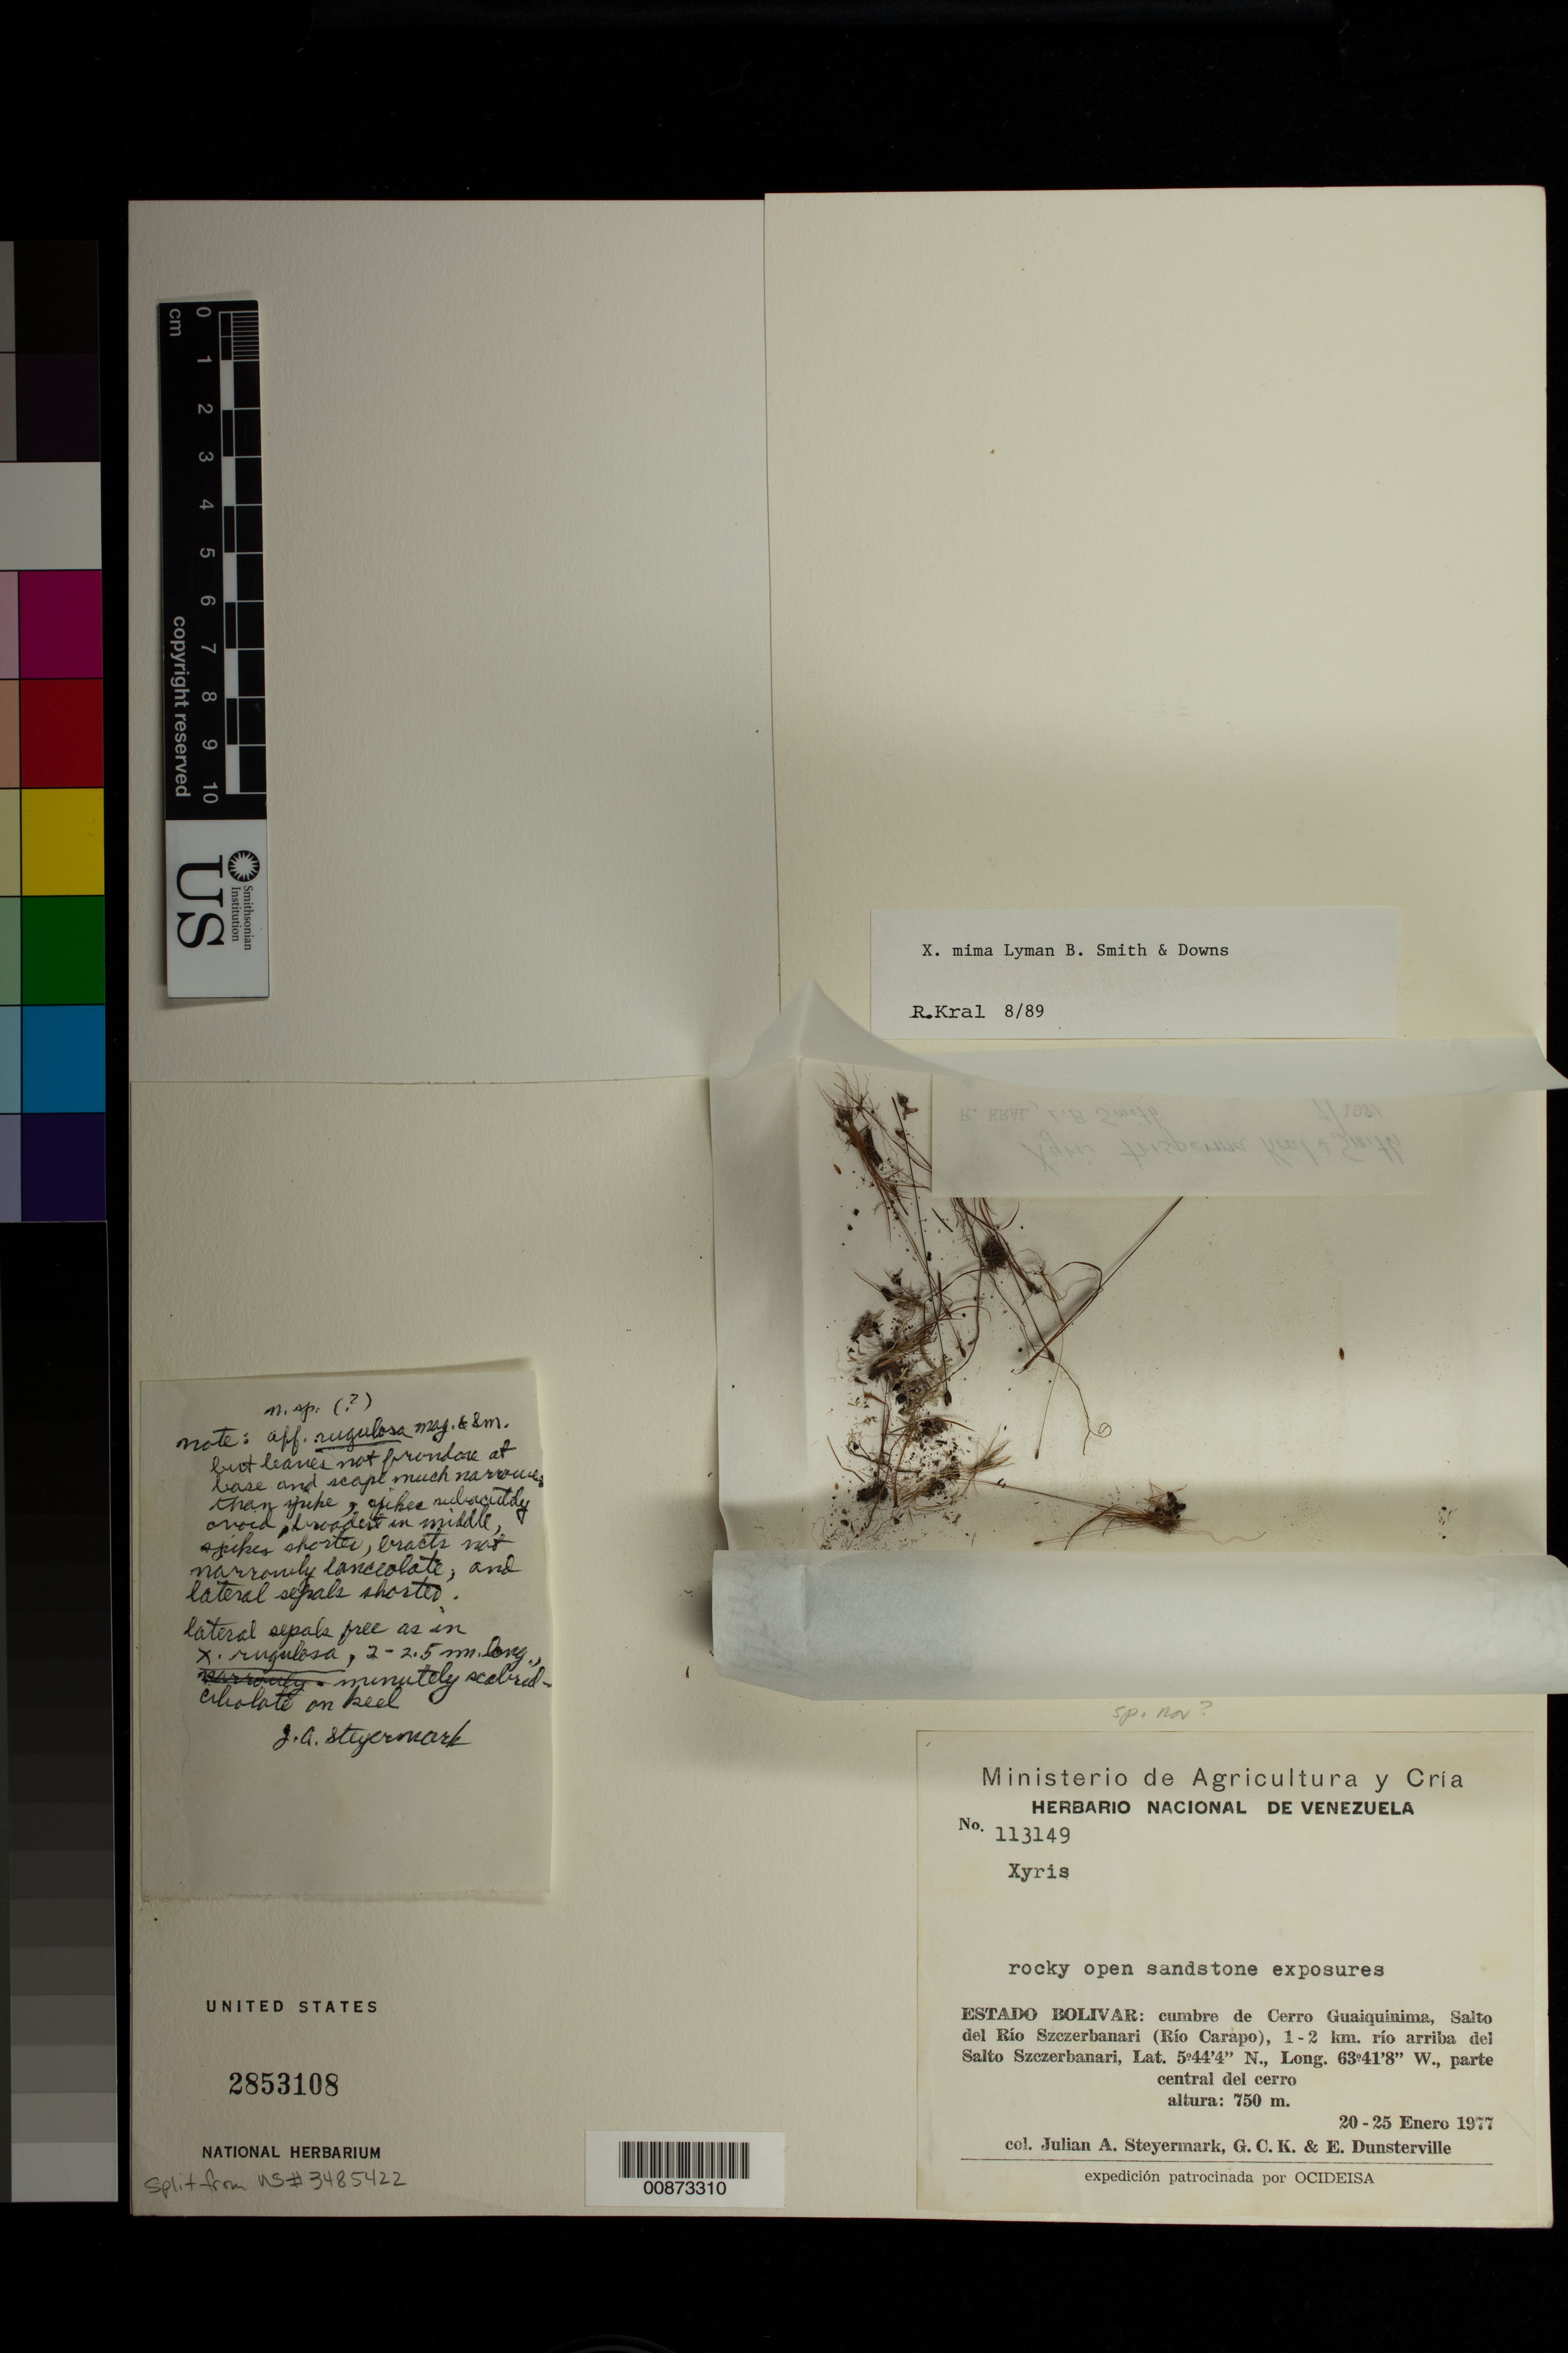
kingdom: Plantae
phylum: Tracheophyta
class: Liliopsida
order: Poales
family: Xyridaceae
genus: Xyris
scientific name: Xyris trisperma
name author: Kral & L.B. Sm.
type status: Possible Isotype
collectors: J. Steyermark, G. C. K. Dunsterville & E. Dunsterville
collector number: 113149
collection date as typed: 20-Jan-77 to 25-Jan-77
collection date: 1977-01-20/1977-01-25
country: Venezuela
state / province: Bolívar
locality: Cerro Guaiquinima, summit, salto del Río Szczerbanari (Río Carapo), 1-2 km río arriba del Salto Szczerbanari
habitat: Rocky open sandstone exposures.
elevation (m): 750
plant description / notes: Mixed collection-split from sheet US#3485422; Collection number of type (and isotype cited at US) but possibly not a type of Xyris trisperma? Annotated as X. mima by R. Kral (1989) and a second element has been split and mounted on a separate sheet (see USNH 3485422).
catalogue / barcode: US 2853108